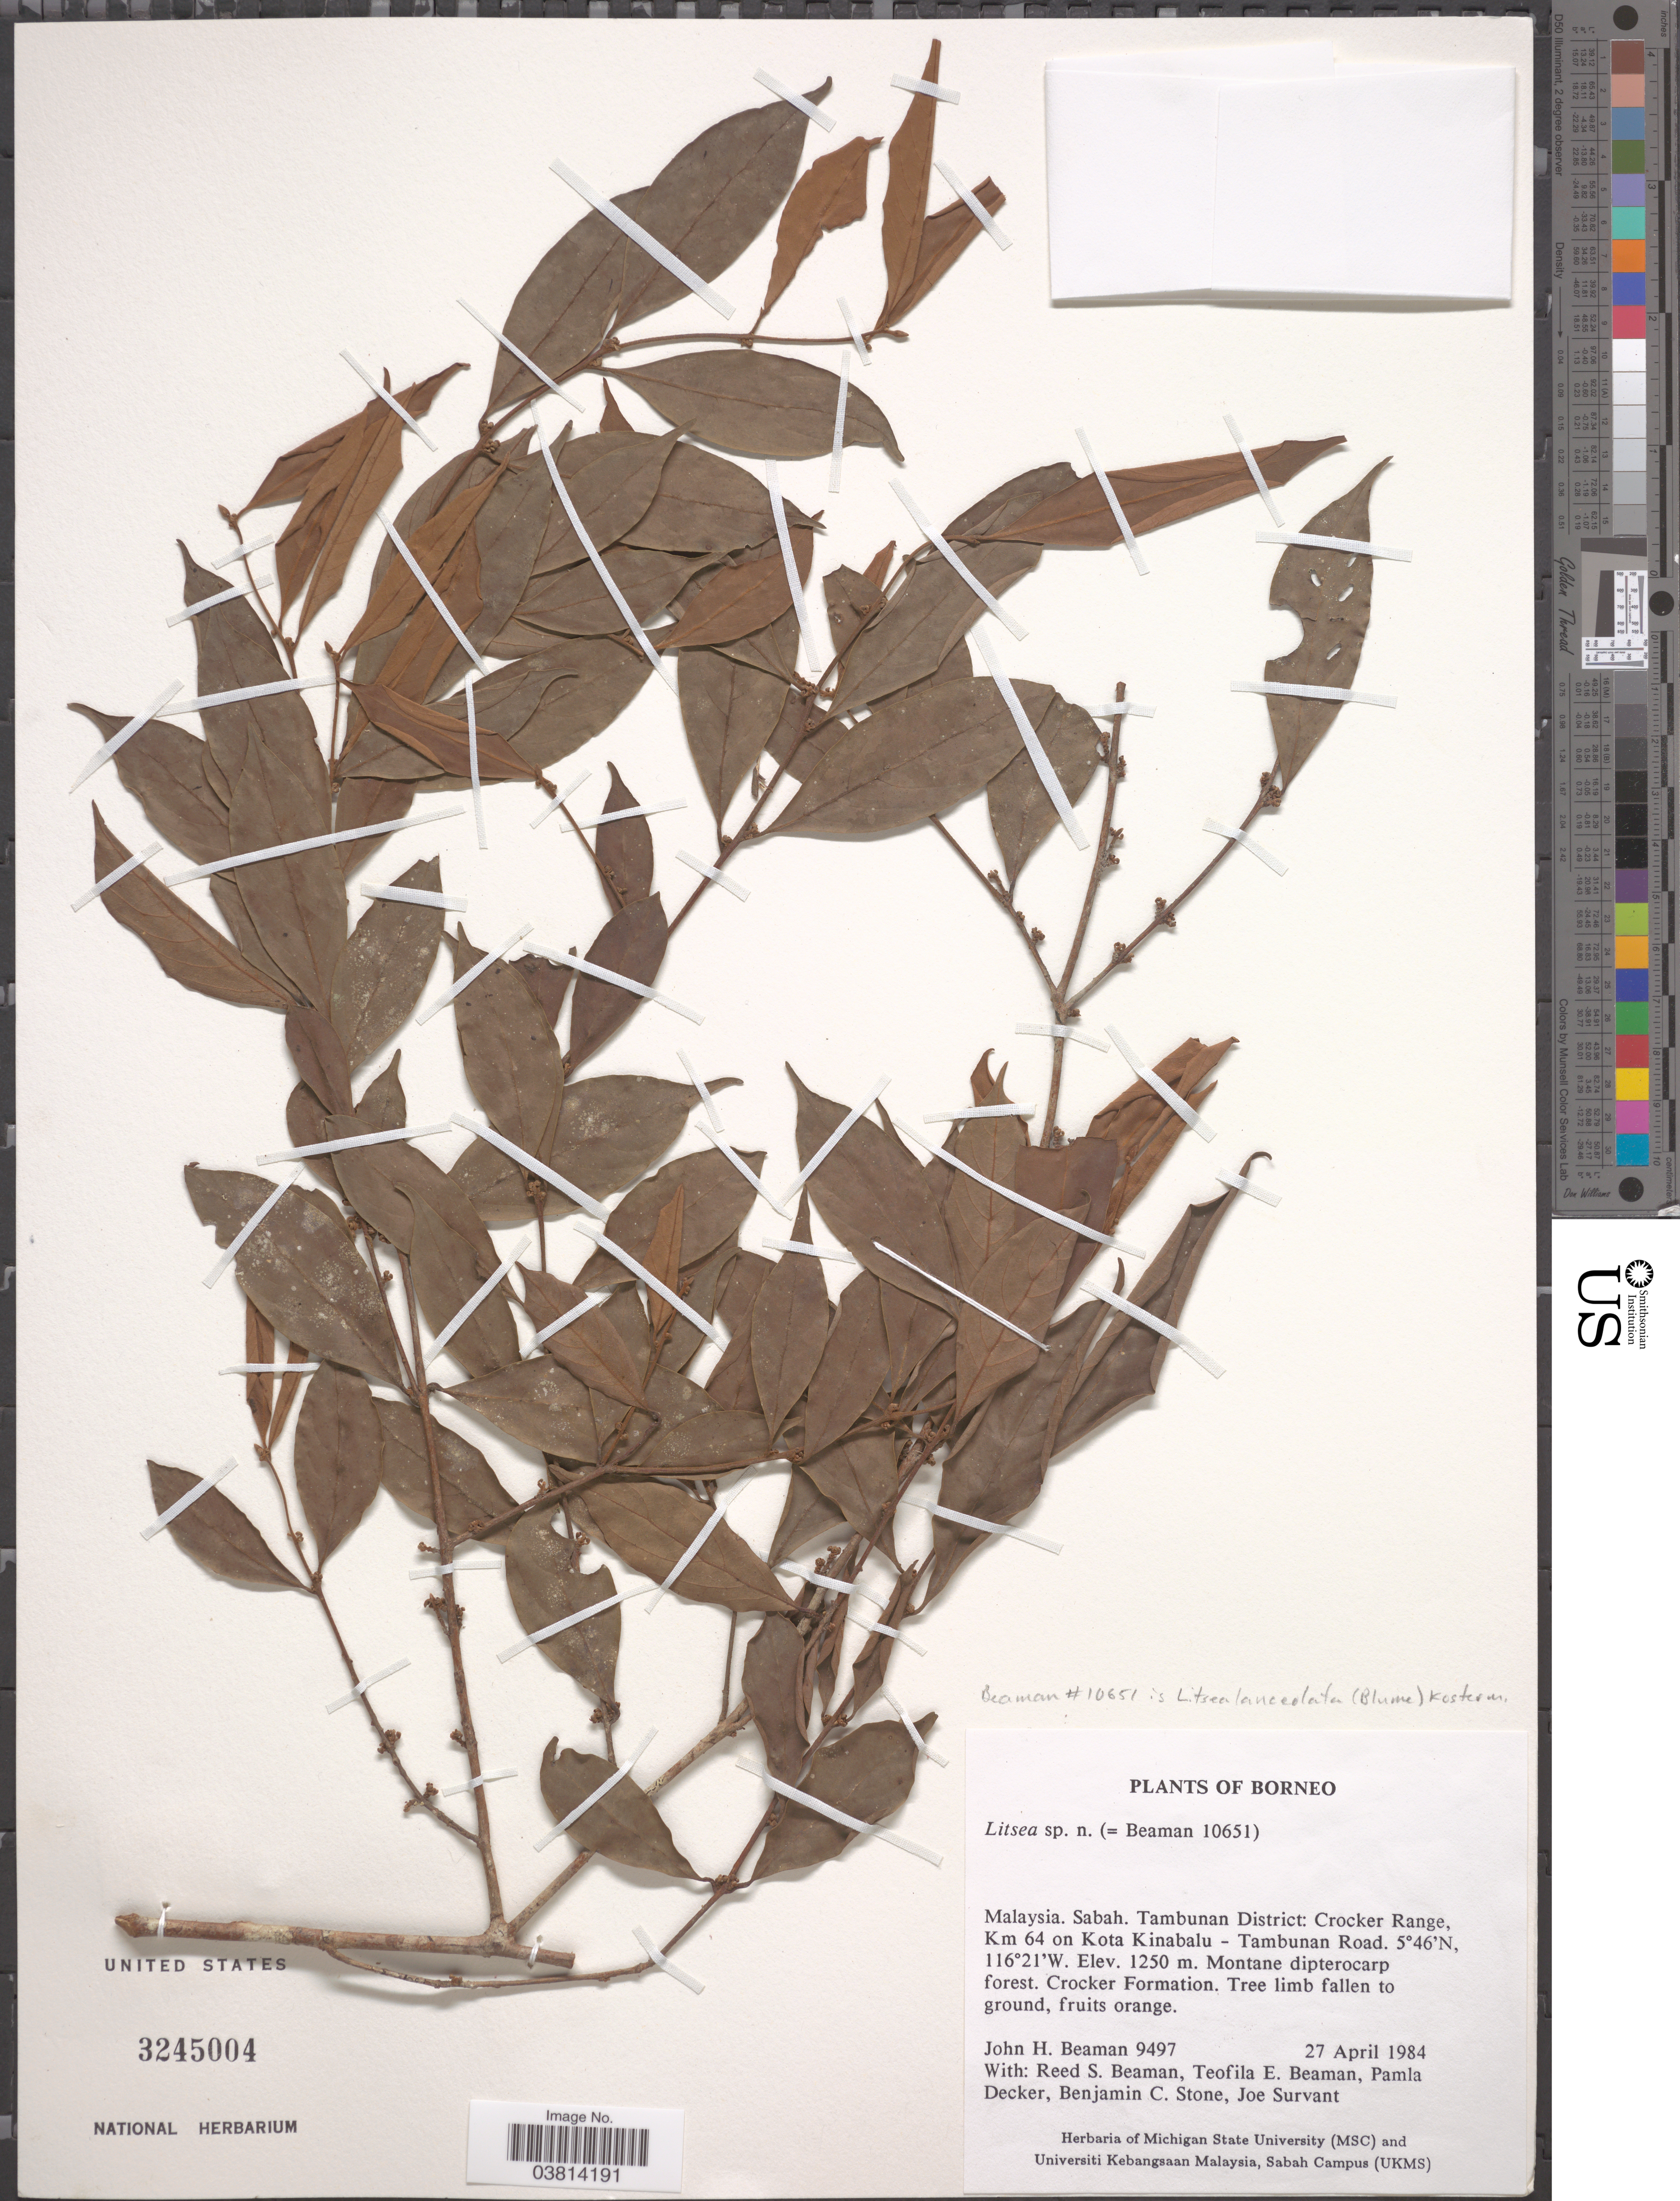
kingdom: Plantae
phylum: Tracheophyta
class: Magnoliopsida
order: Laurales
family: Lauraceae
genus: Litsea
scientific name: Litsea subumbelliflora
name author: Kosterm.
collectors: J. H. Beaman, R. S. Beaman, T. E. Beaman, P. Decker & et al.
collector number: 9497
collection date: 1984-04-27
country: Malaysia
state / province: Sabah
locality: Borneo. Tambunan District: Crocker Range, Km 64 on Kota Kinabalu- Tambunan Road.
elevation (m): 1250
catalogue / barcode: US 3245004